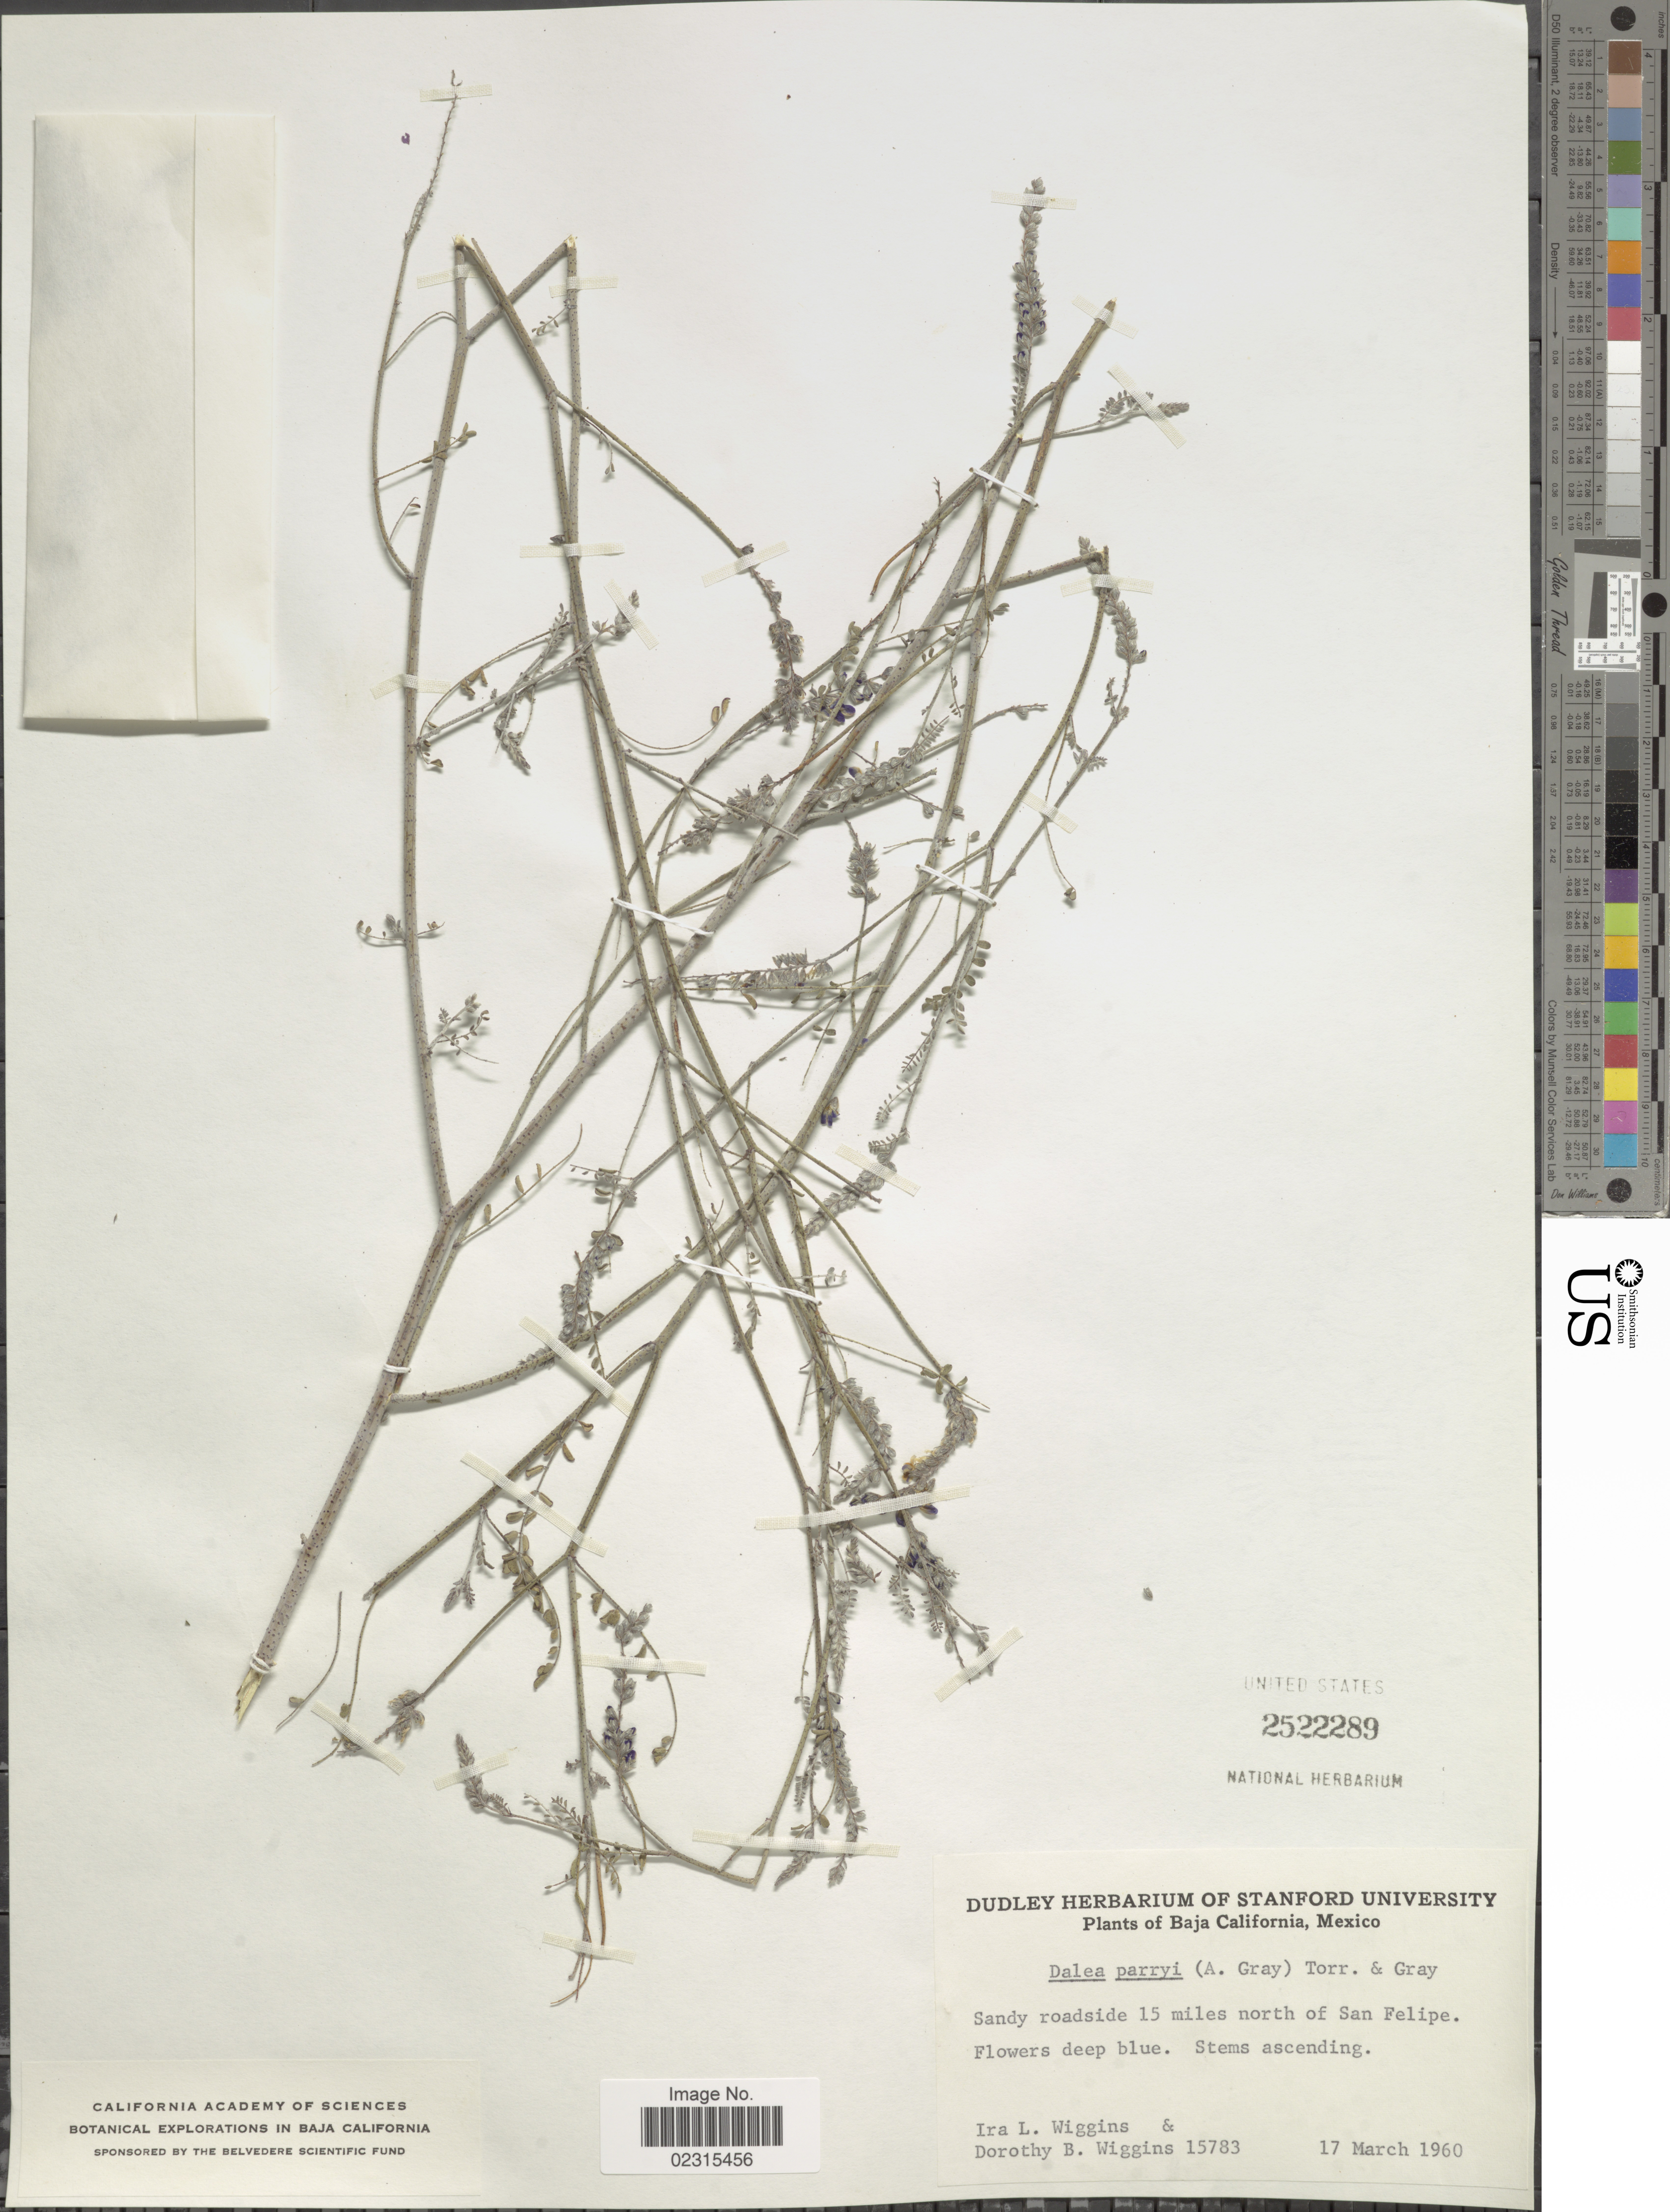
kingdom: Plantae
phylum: Tracheophyta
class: Magnoliopsida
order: Fabales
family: Fabaceae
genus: Marina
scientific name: Marina parryi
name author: (Torr. & A. Gray) Barneby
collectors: I. L. Wiggins & D. B. Wiggins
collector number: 15783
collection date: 1960-03-17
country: Mexico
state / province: Baja California Norte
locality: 15 miles north of San Felipe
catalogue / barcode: US 2522289